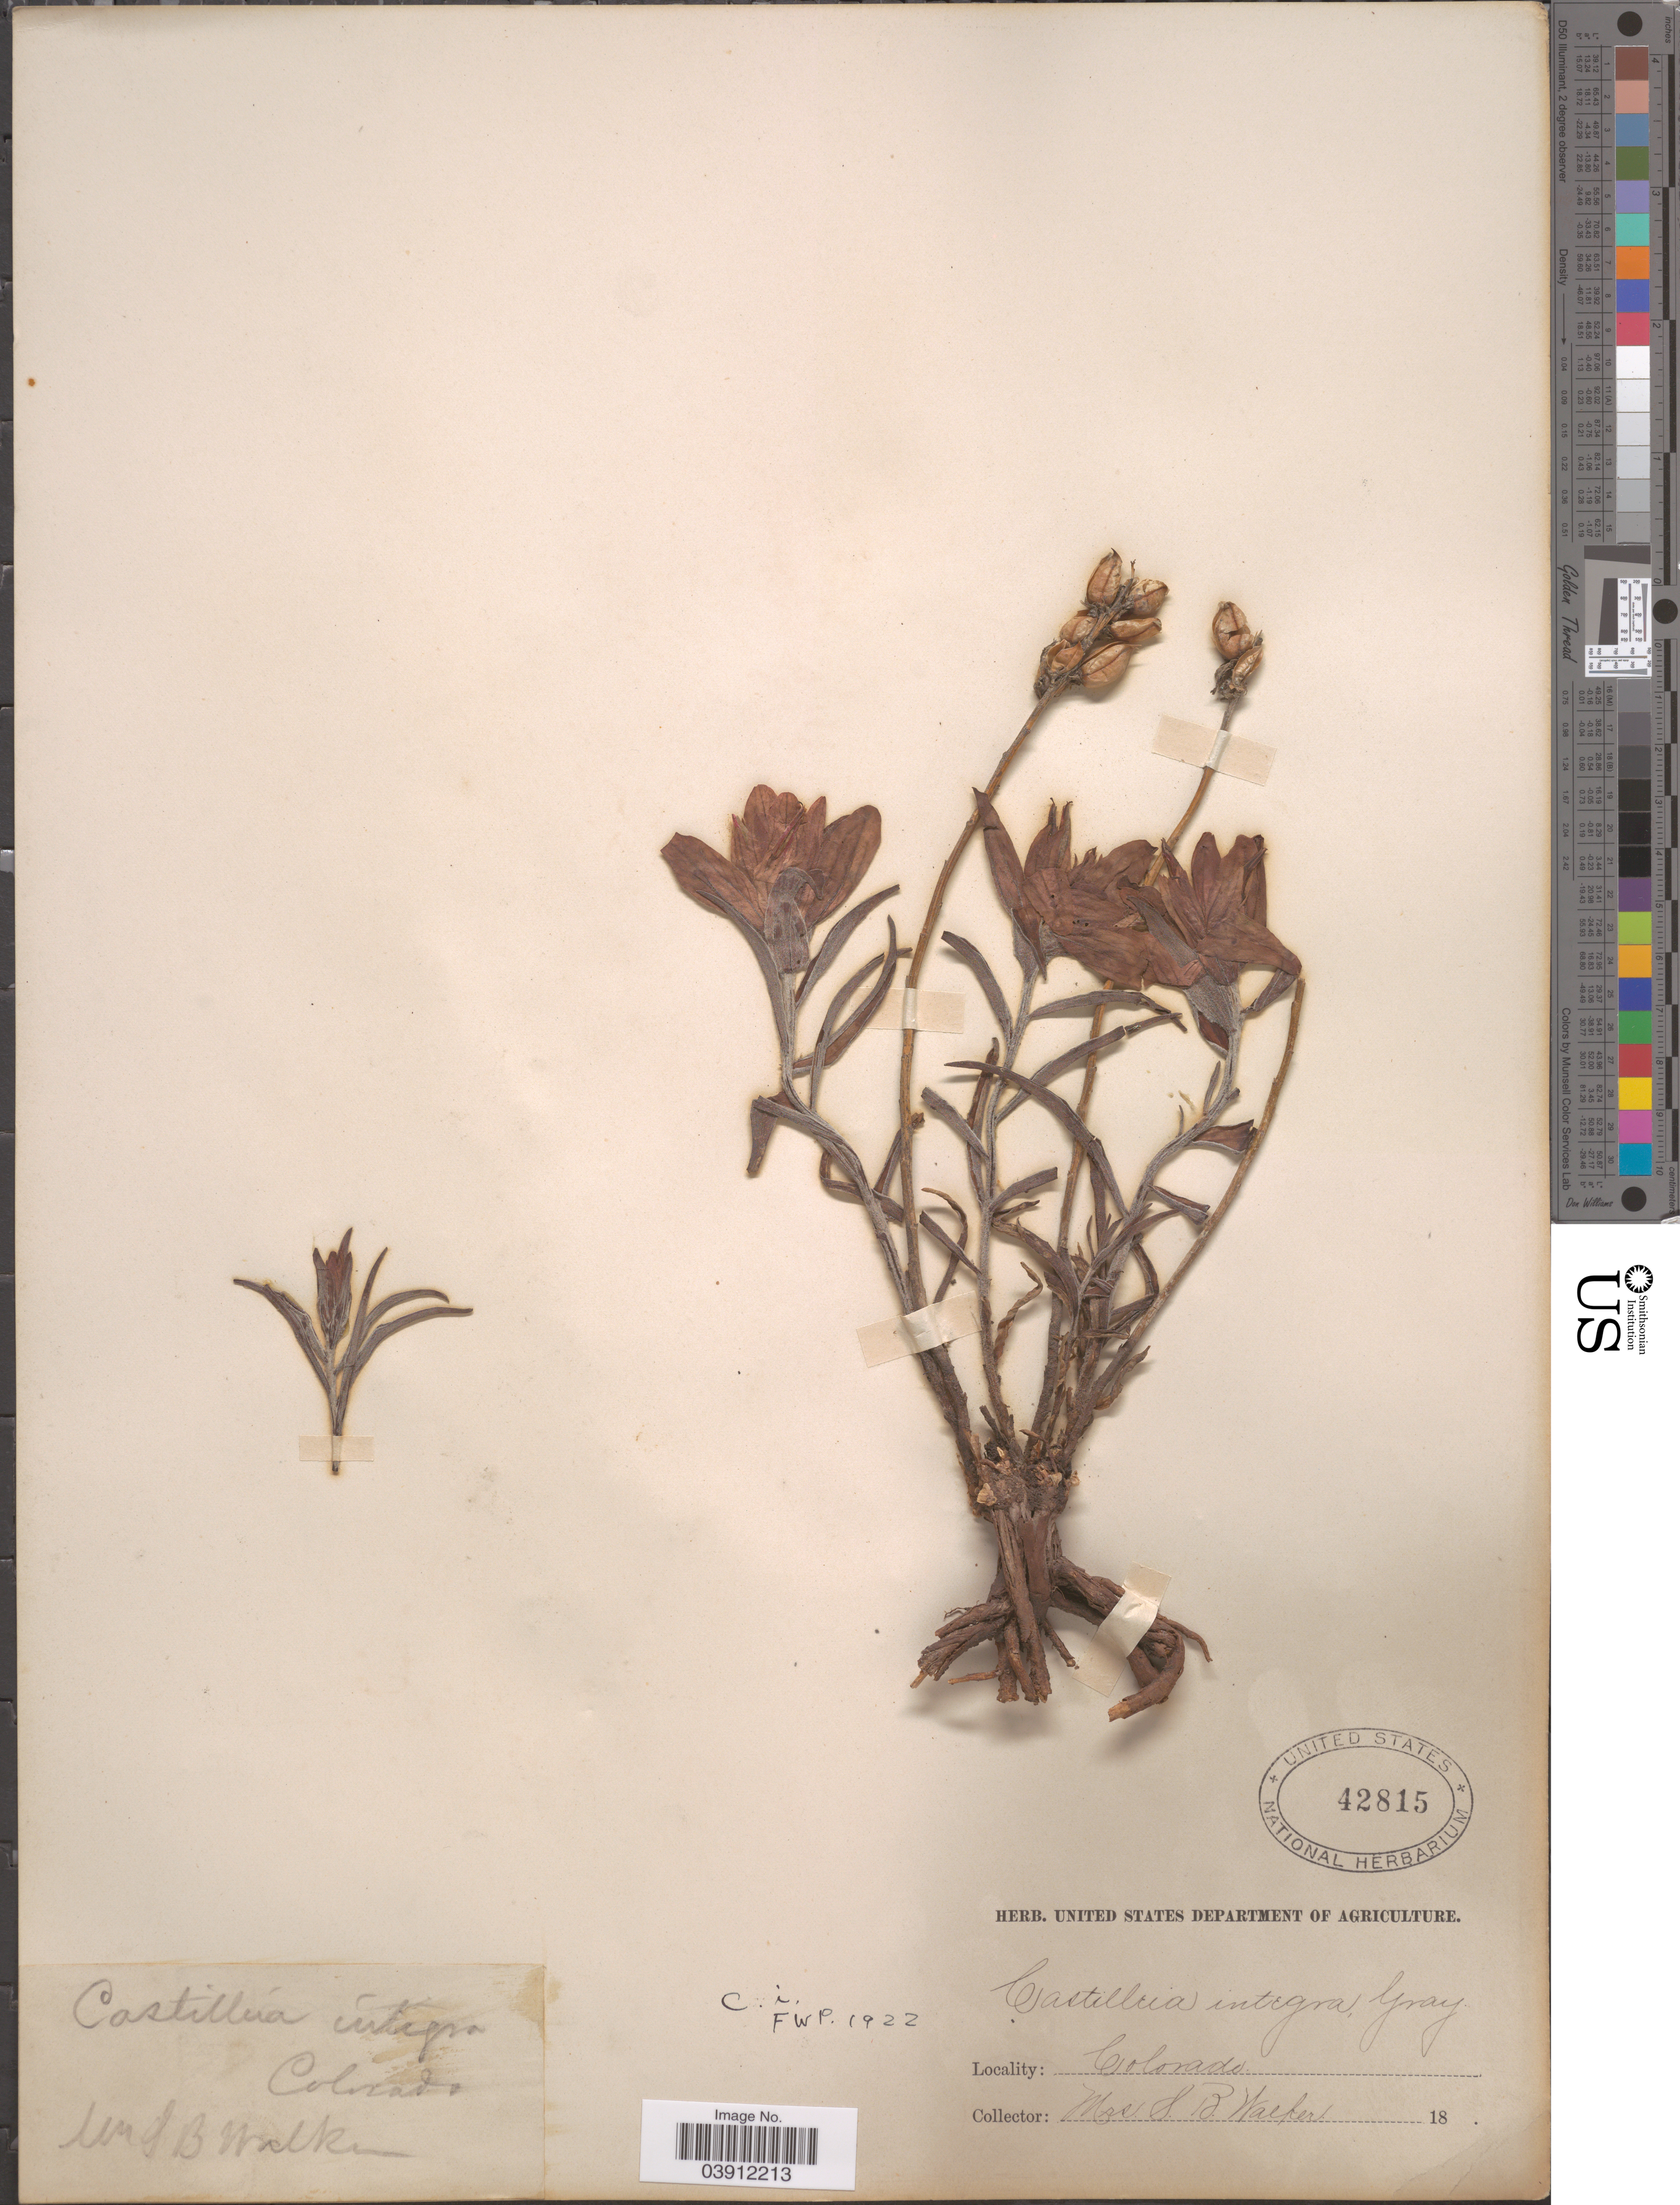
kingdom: Plantae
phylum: Tracheophyta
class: Magnoliopsida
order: Lamiales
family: Orobanchaceae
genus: Castilleja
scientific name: Castilleja integra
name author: A. Gray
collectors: S. Walker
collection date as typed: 18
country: United States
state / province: Colorado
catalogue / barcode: US 42815